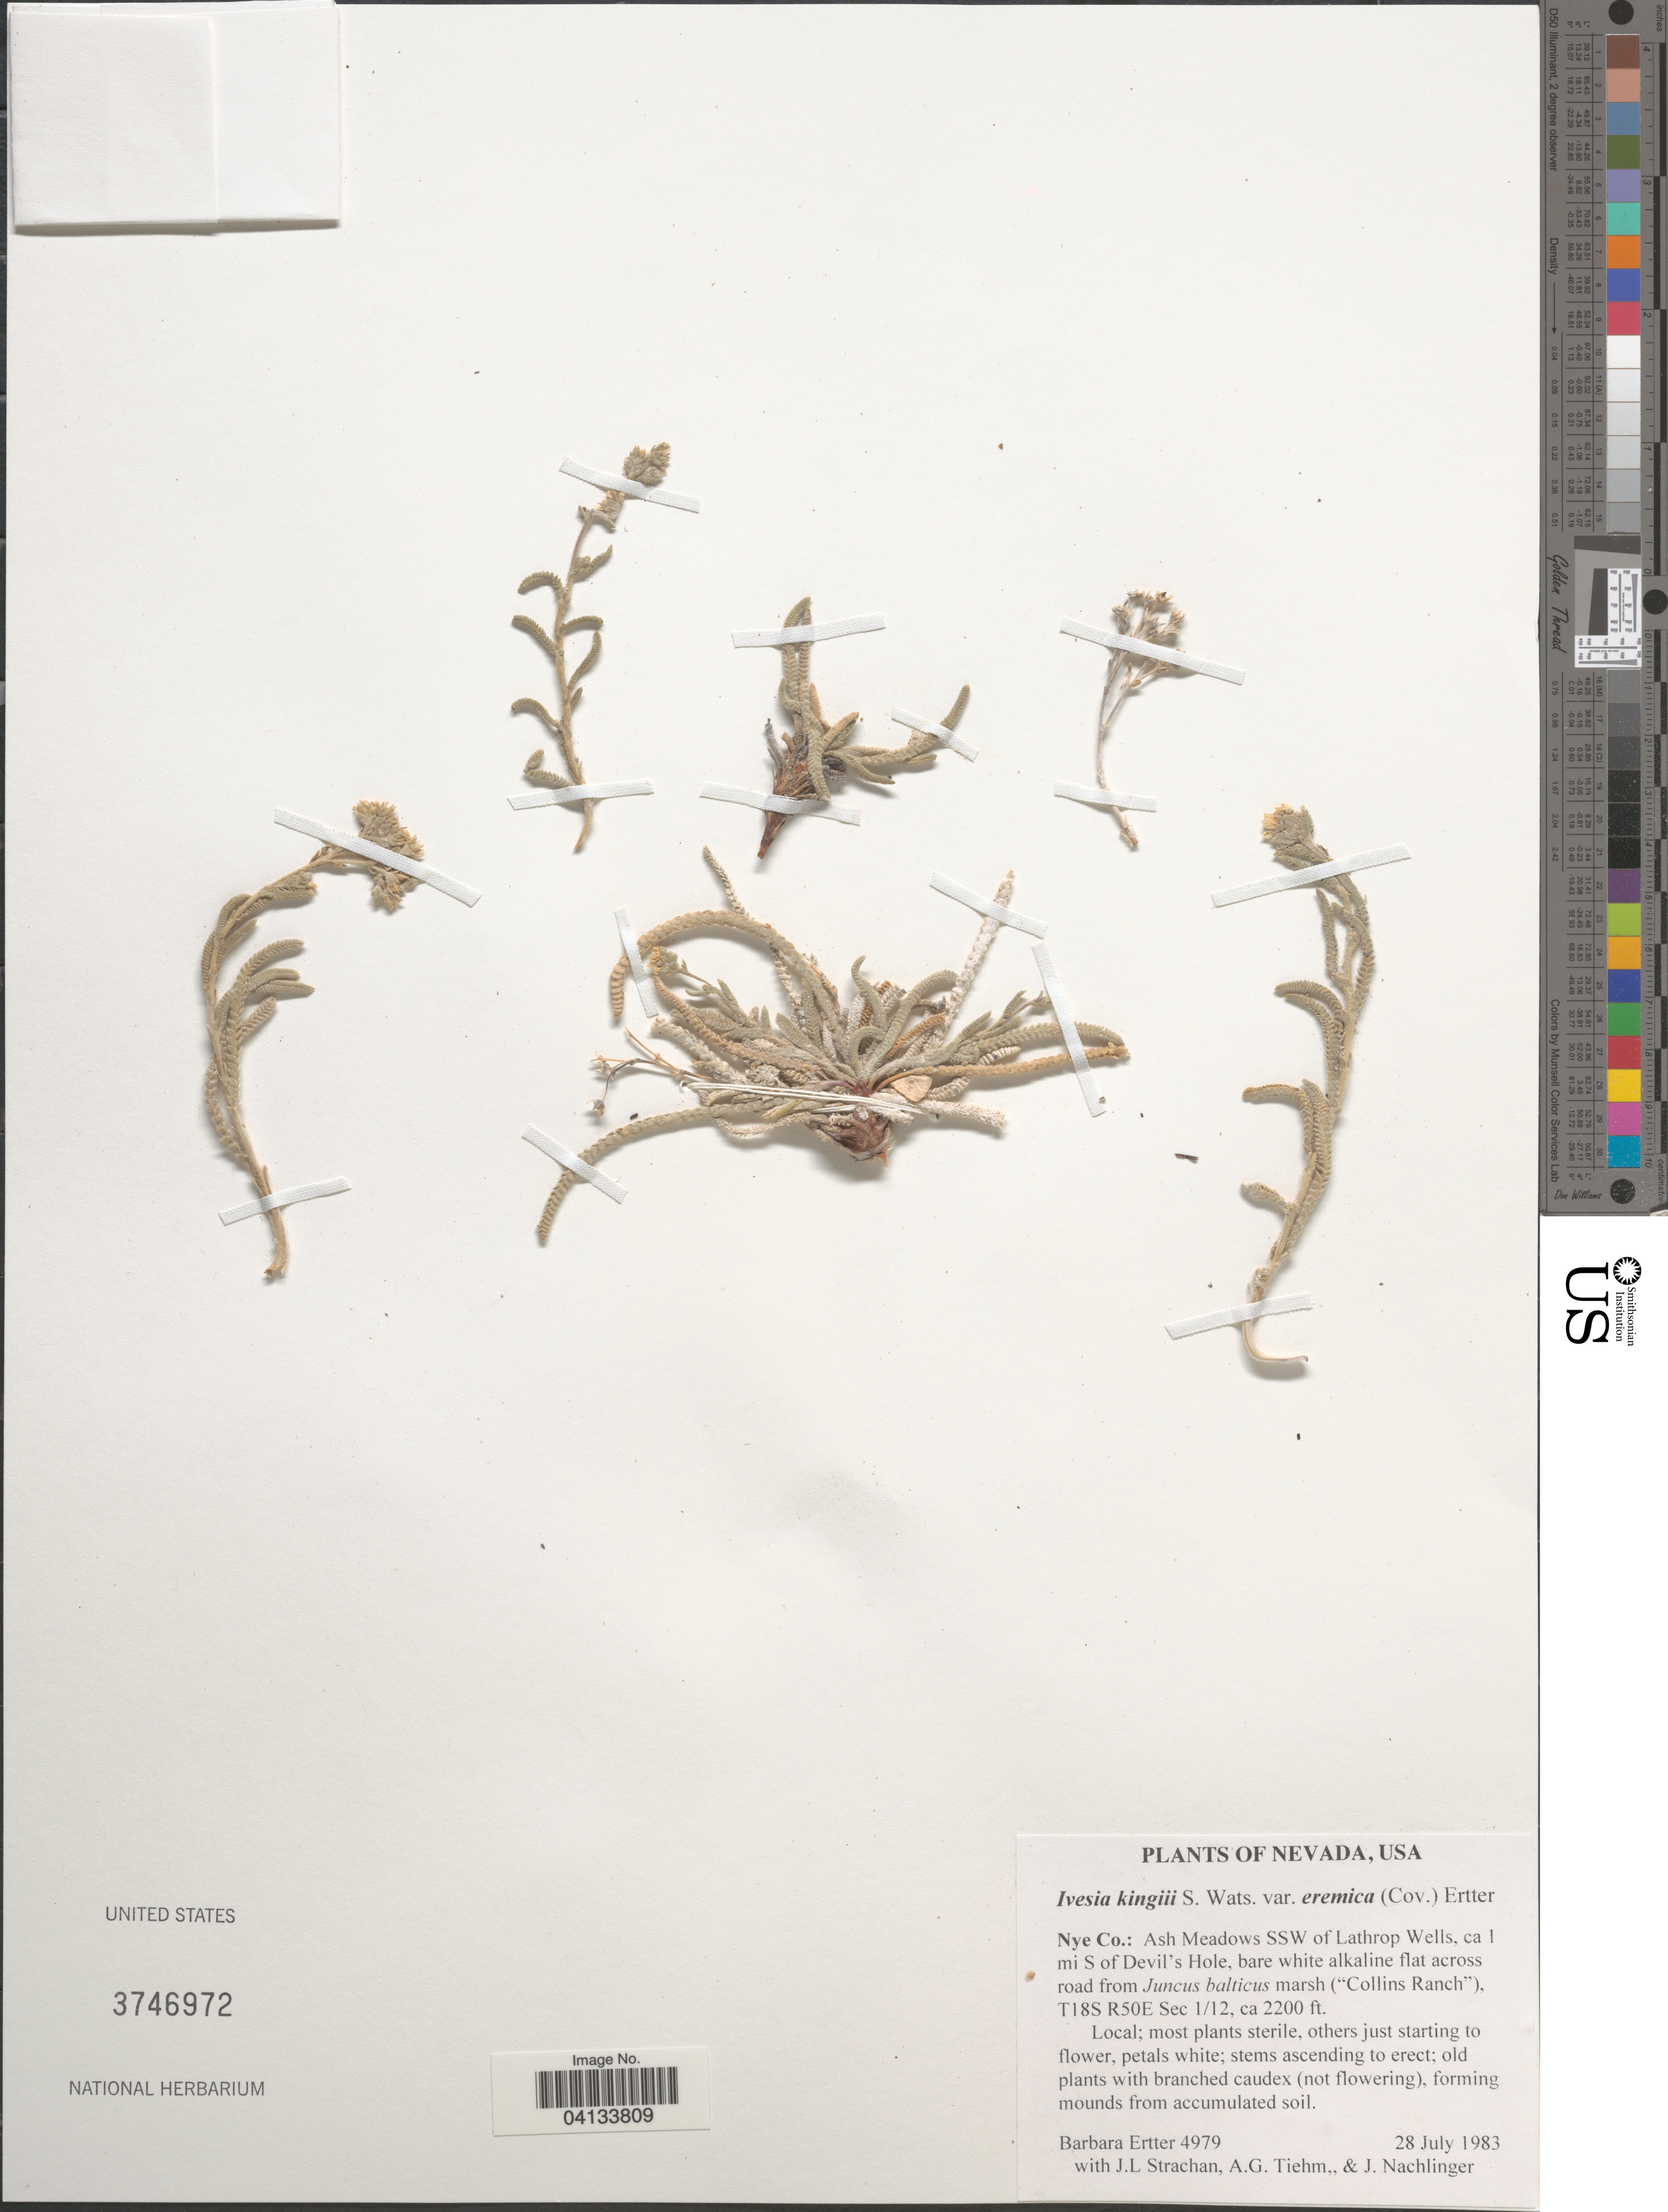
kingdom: Plantae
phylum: Tracheophyta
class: Magnoliopsida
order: Rosales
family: Rosaceae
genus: Potentilla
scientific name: Potentilla kingii var. eremica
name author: (Coville) Mosyakin & Shiyan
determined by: Strong, Mark T., (BOT), Smithsonian Institution - National Museum of Natural History (UNITED STATES)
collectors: B. Ertter, J. Strachan, A. Tiehm & J. Nachlinger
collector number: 4979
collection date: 1983-07-28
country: United States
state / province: Nevada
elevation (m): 671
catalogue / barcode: US 3746972